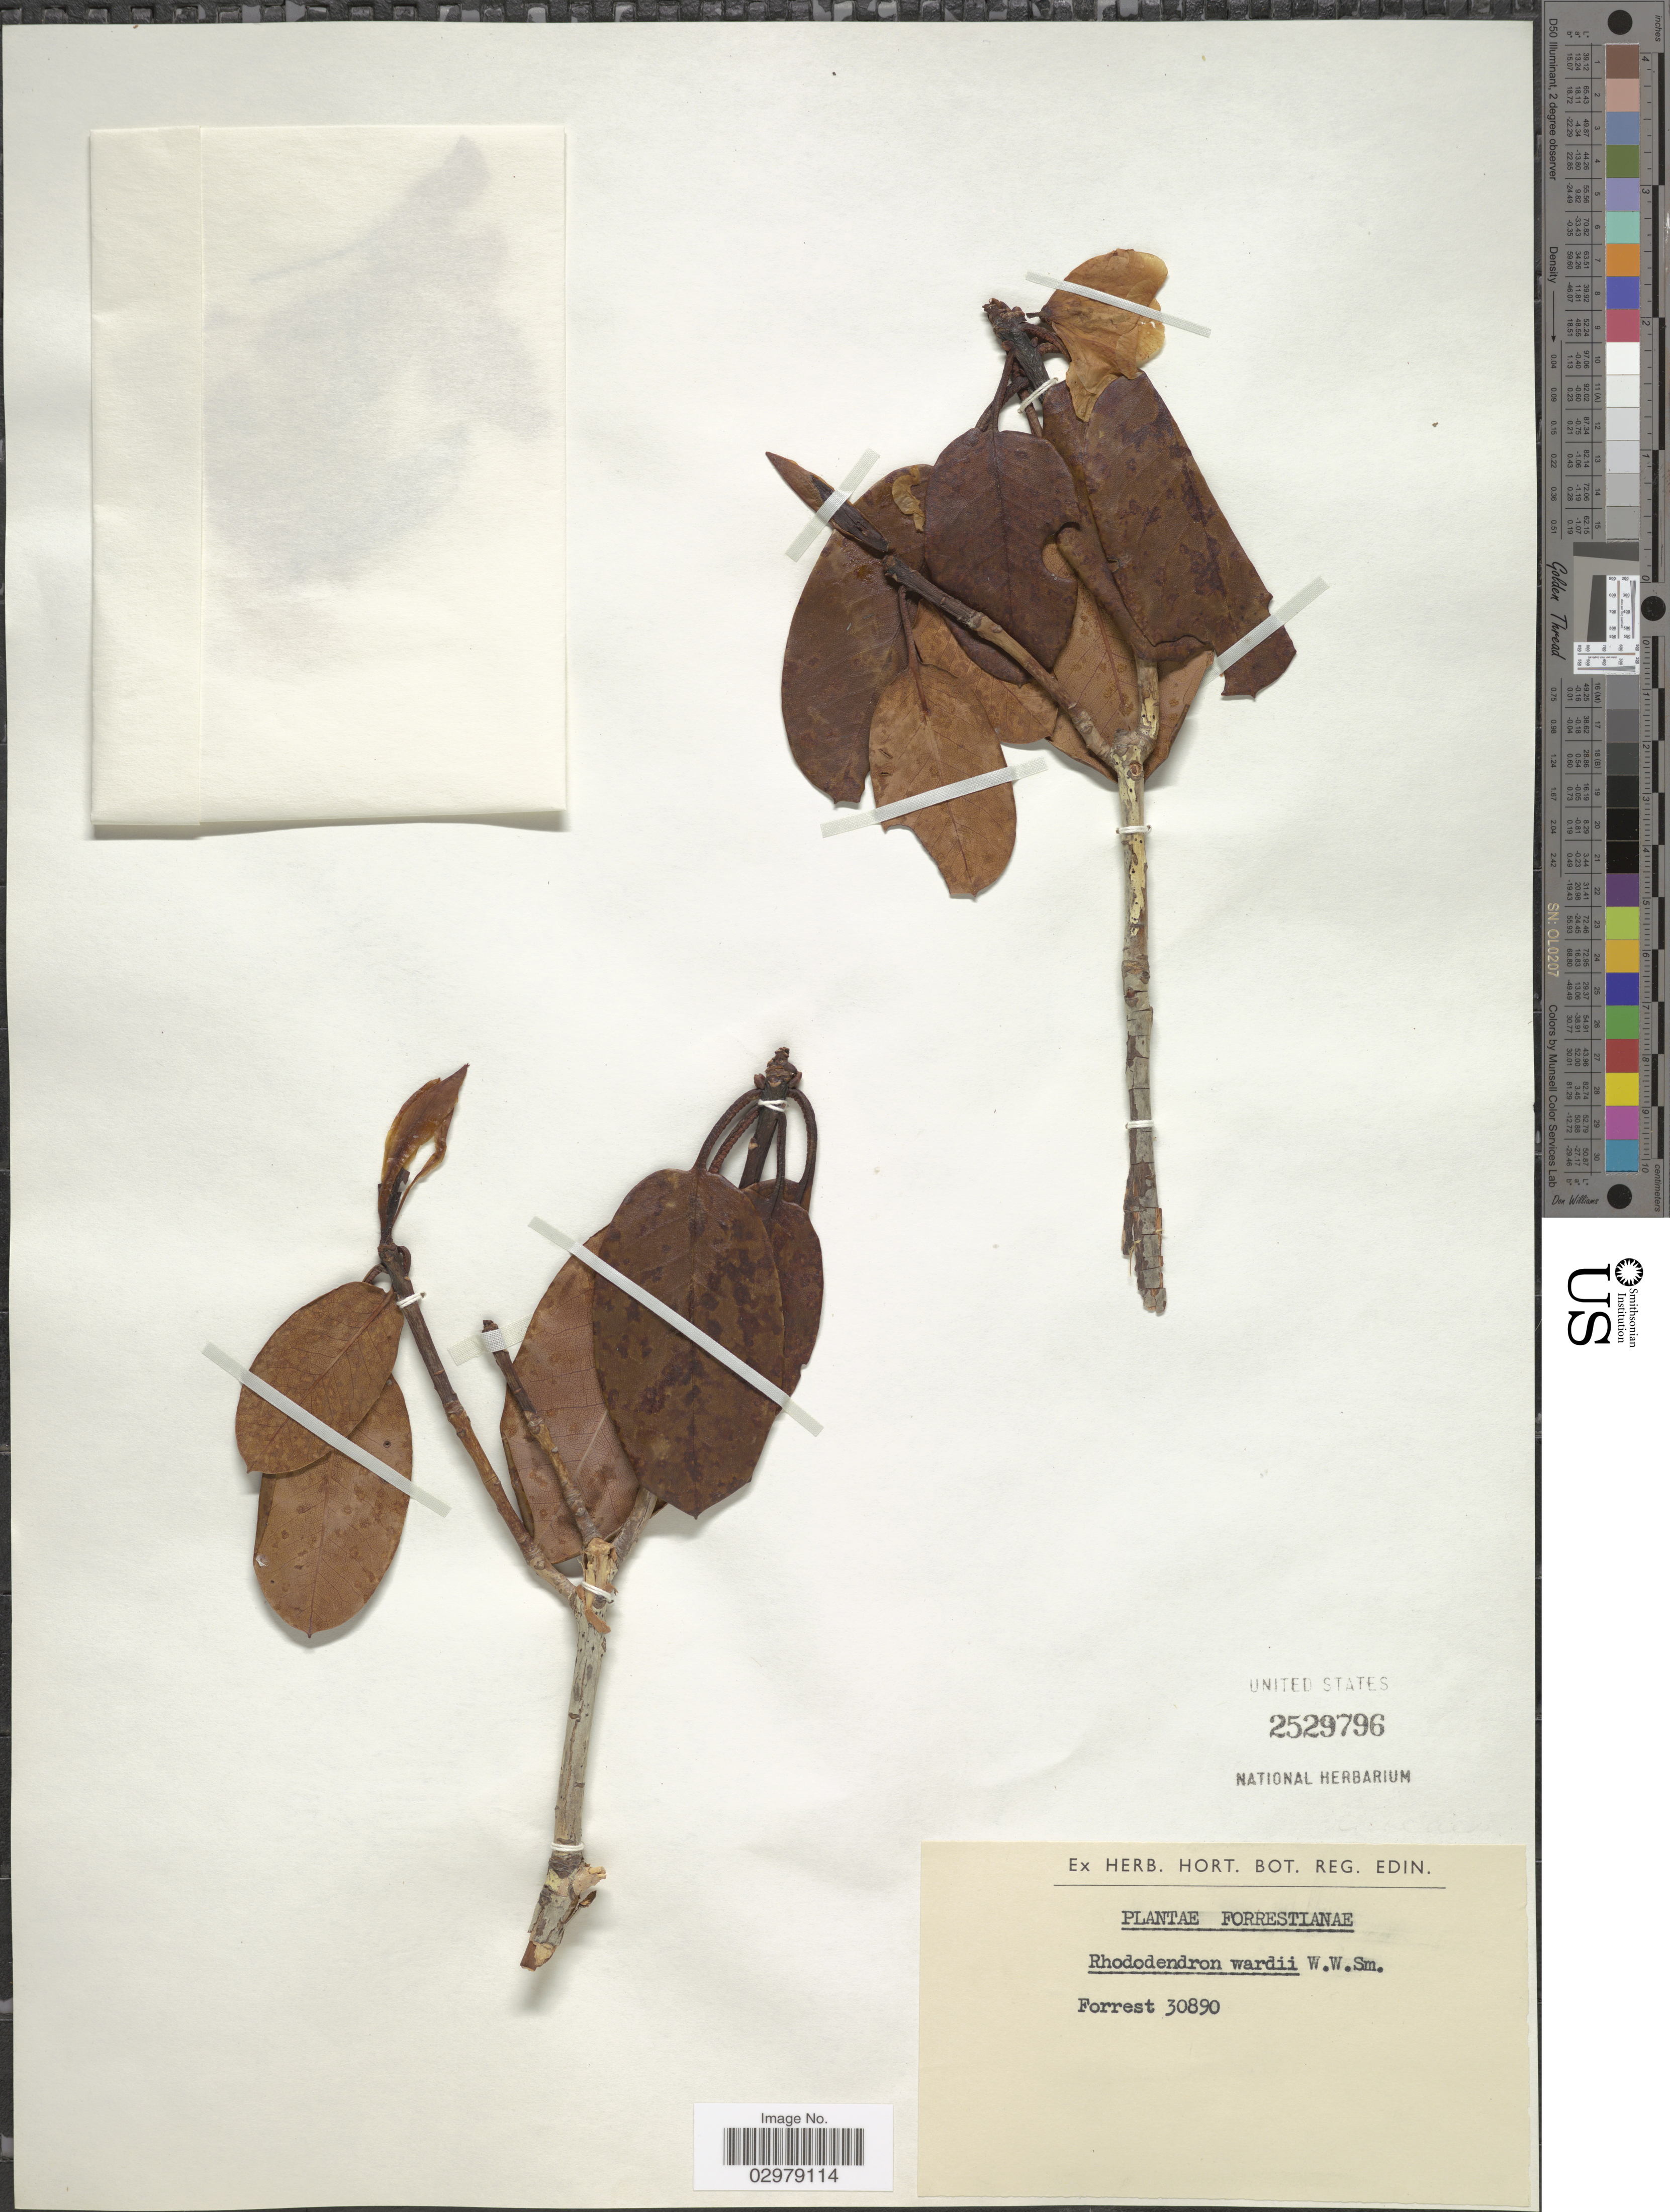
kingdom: Plantae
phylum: Tracheophyta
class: Magnoliopsida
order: Ericales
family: Ericaceae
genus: Rhododendron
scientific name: Rhododendron wardii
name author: W.W. Sm.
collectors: -. Forrest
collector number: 30890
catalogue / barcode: US 2529796